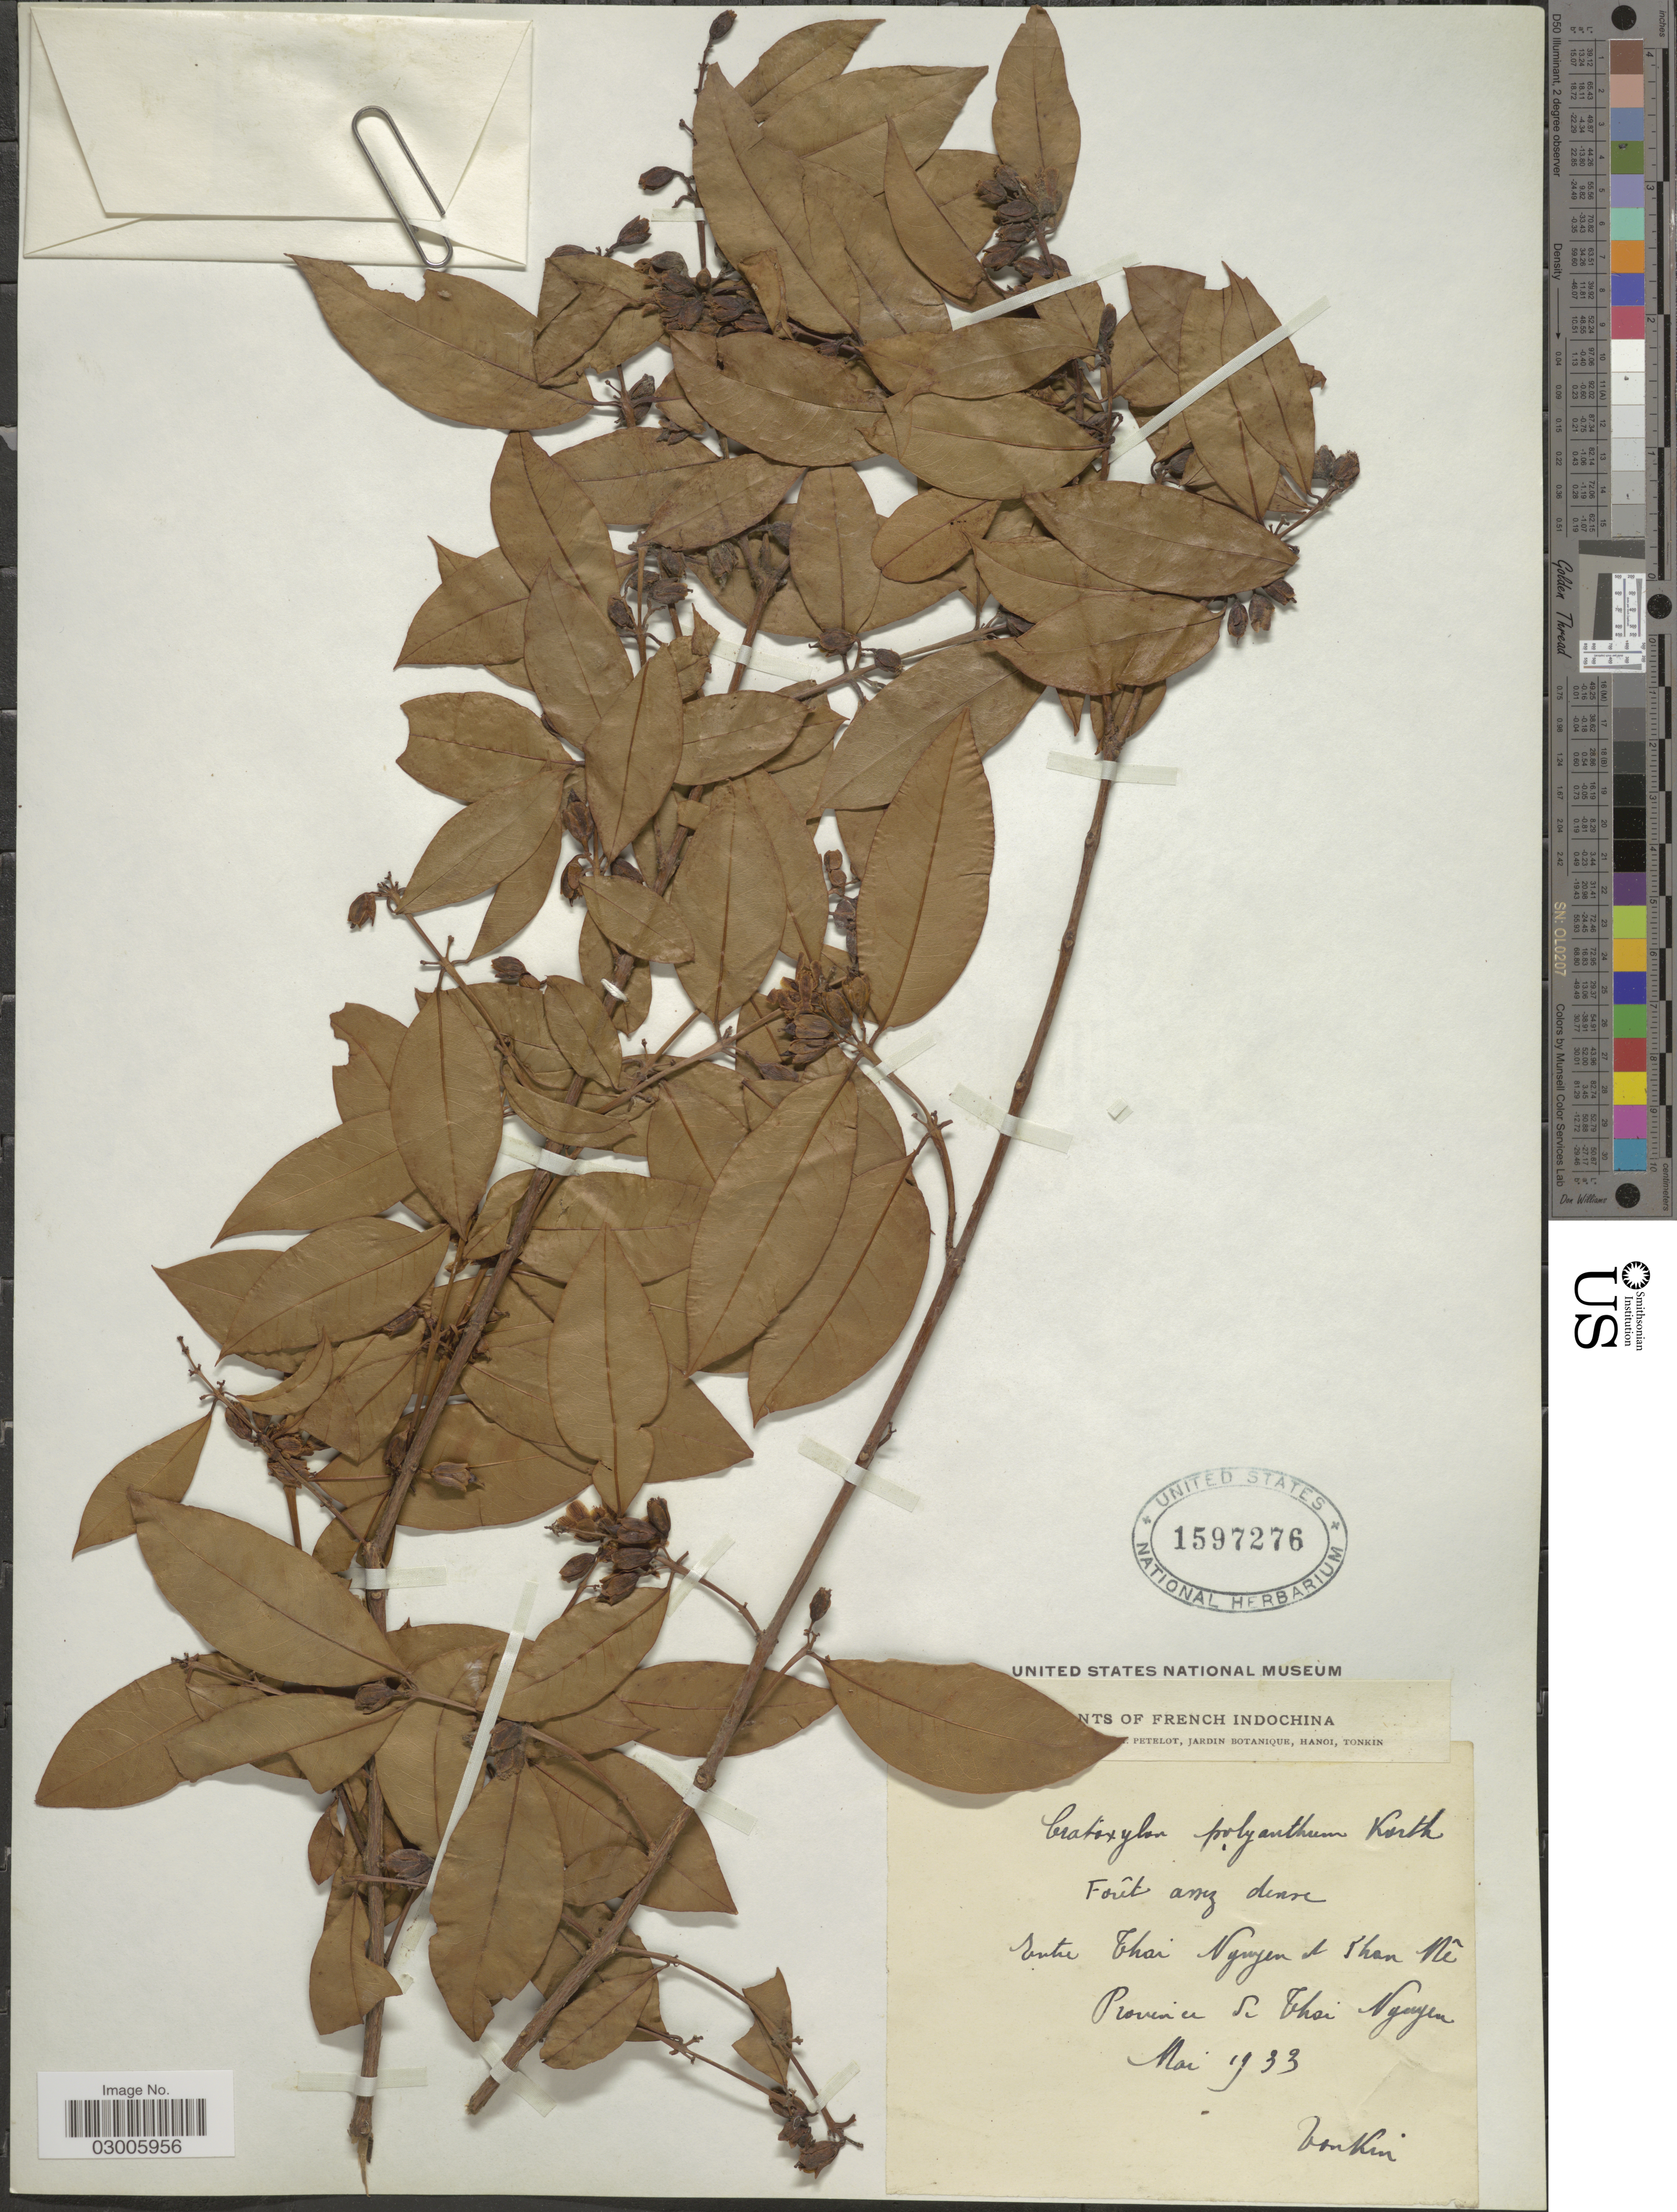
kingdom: Plantae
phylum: Tracheophyta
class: Magnoliopsida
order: Malpighiales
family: Hypericaceae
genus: Cratoxylum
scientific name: Cratoxylum polyanthum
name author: Korth.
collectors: A. Petelot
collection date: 1933-05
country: Vietnam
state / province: Thai Nguyen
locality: Tonkin. Entre Thai Nguyen et Than Nê Province de Thai Nguyen.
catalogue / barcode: US 1597276